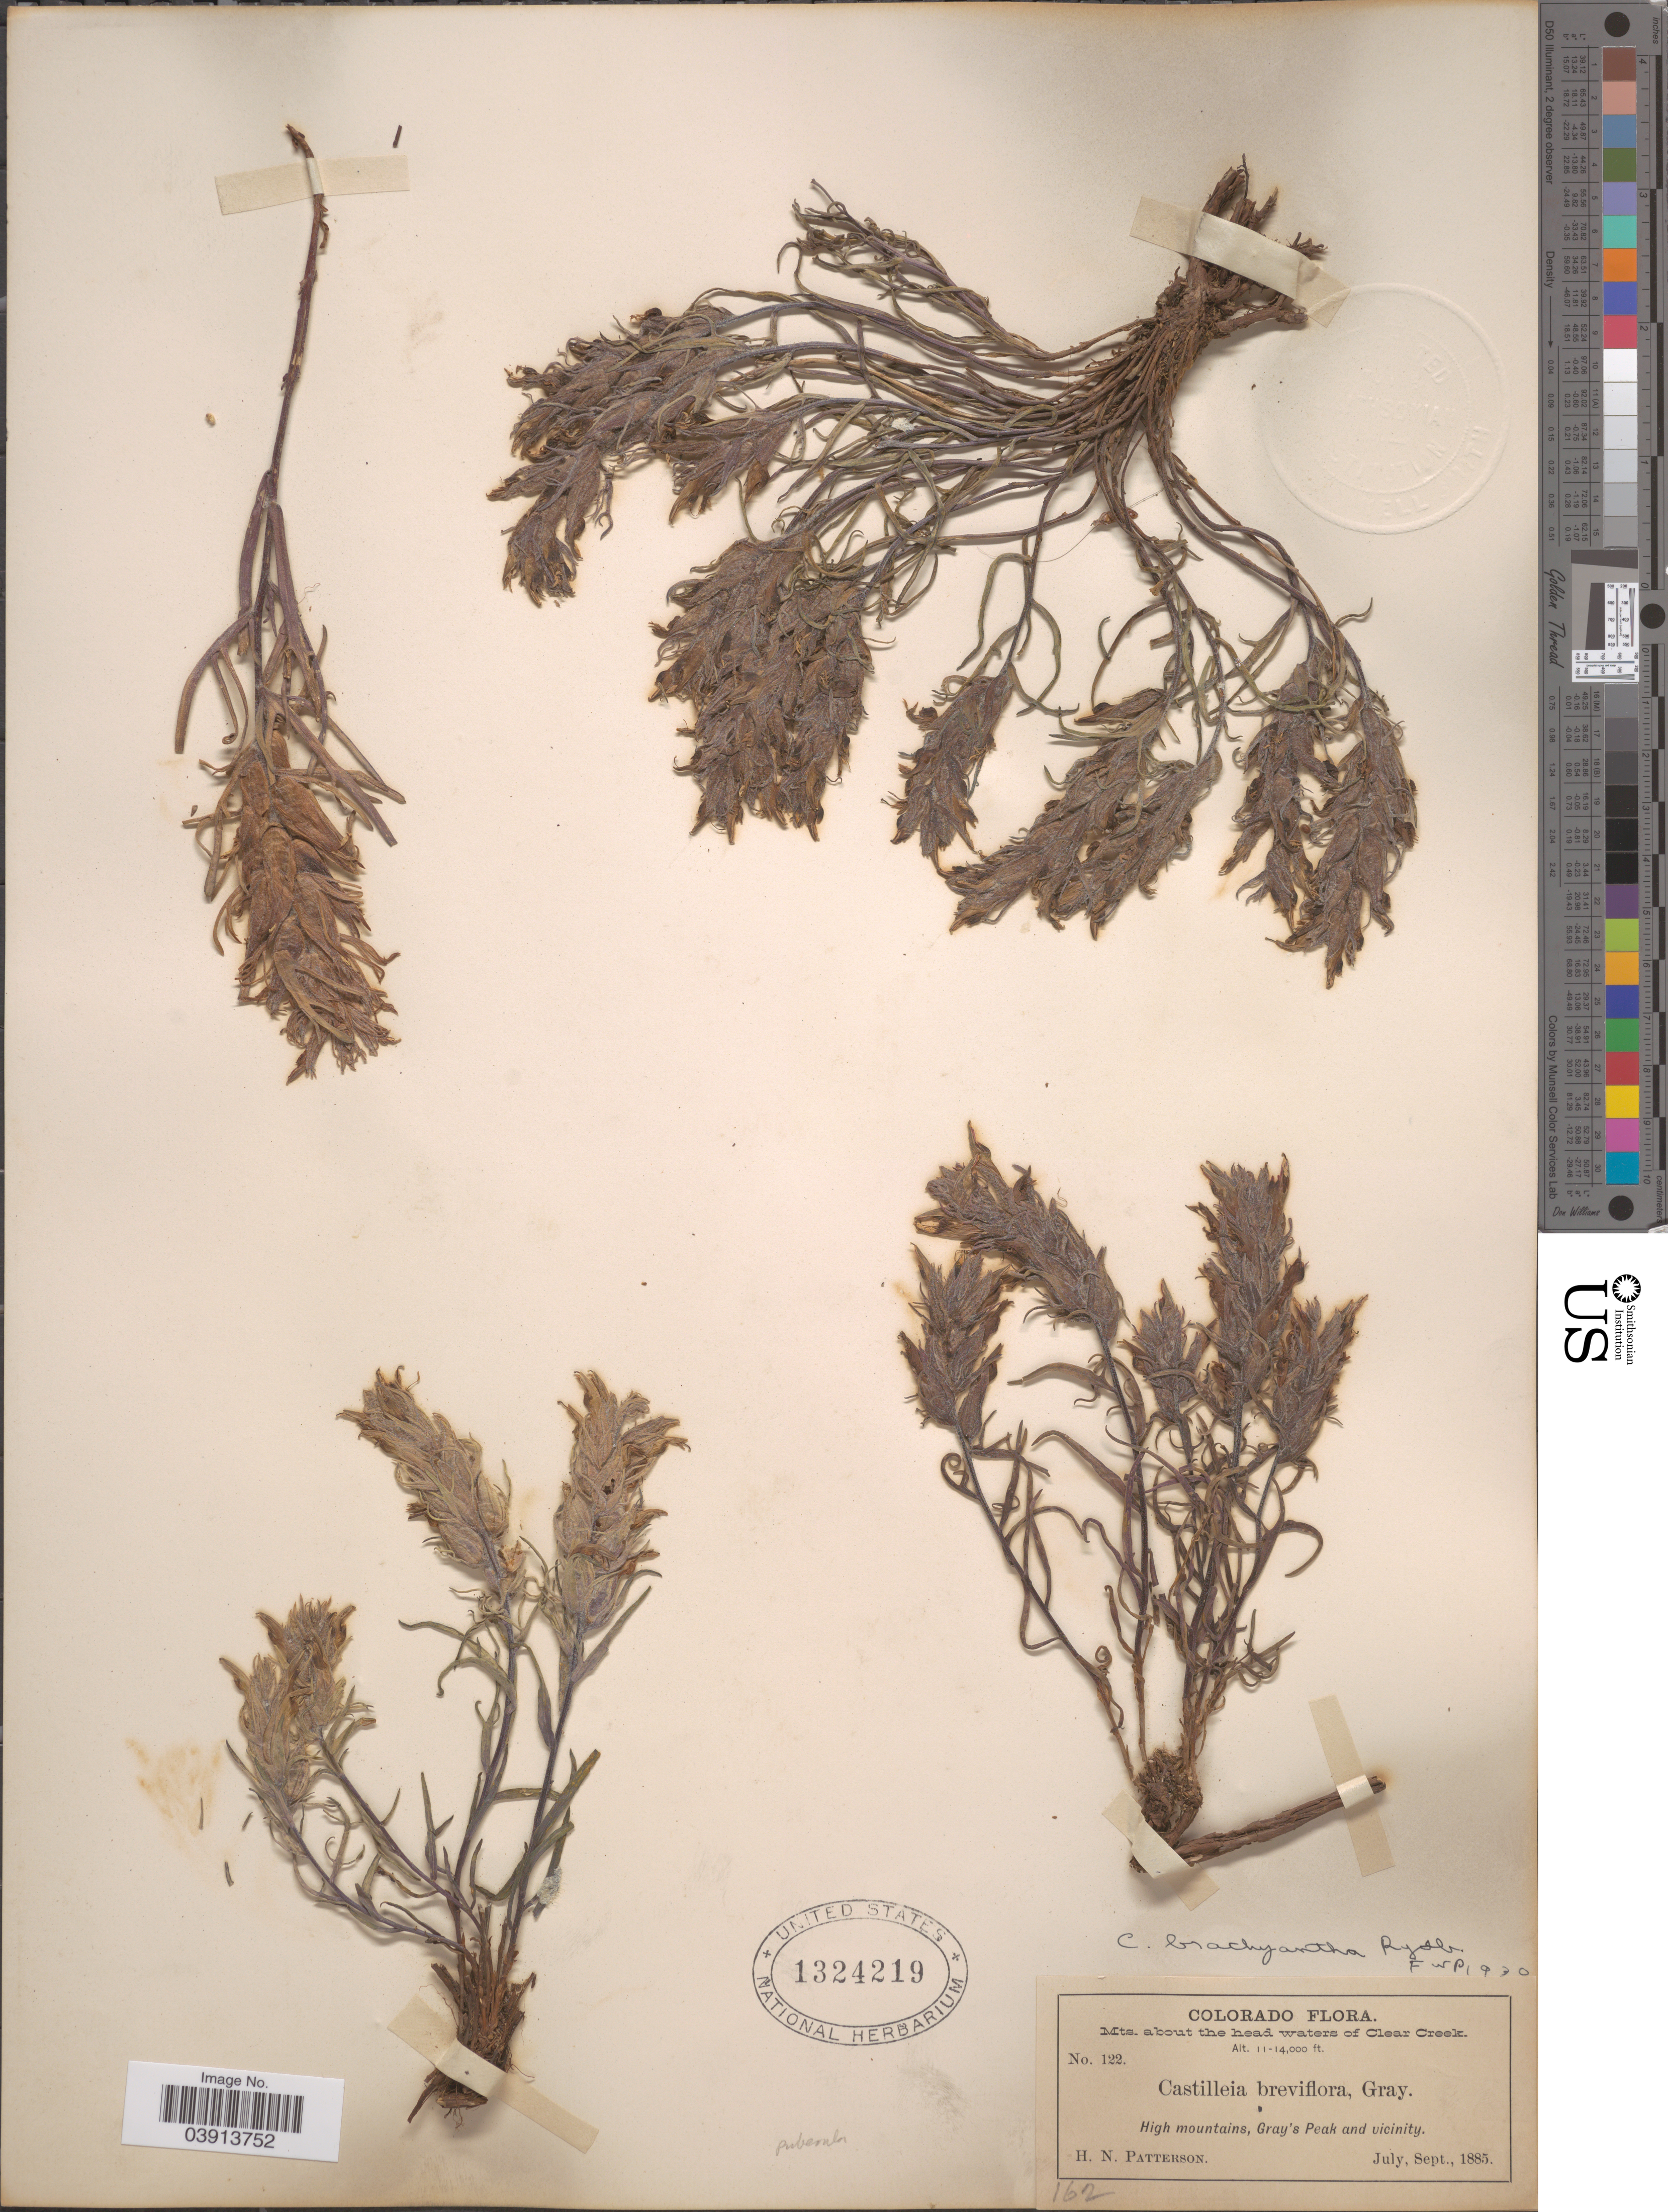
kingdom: Plantae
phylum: Tracheophyta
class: Magnoliopsida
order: Lamiales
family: Orobanchaceae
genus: Castilleja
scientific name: Castilleja puberula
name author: Rydb.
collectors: H. N. Patterson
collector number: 122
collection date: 1885-07/1885-09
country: United States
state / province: Colorado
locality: Mts. about the head waters of Clear Creek. High mountains, Gray's Peak and vicinity.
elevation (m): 3353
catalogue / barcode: US 1324219